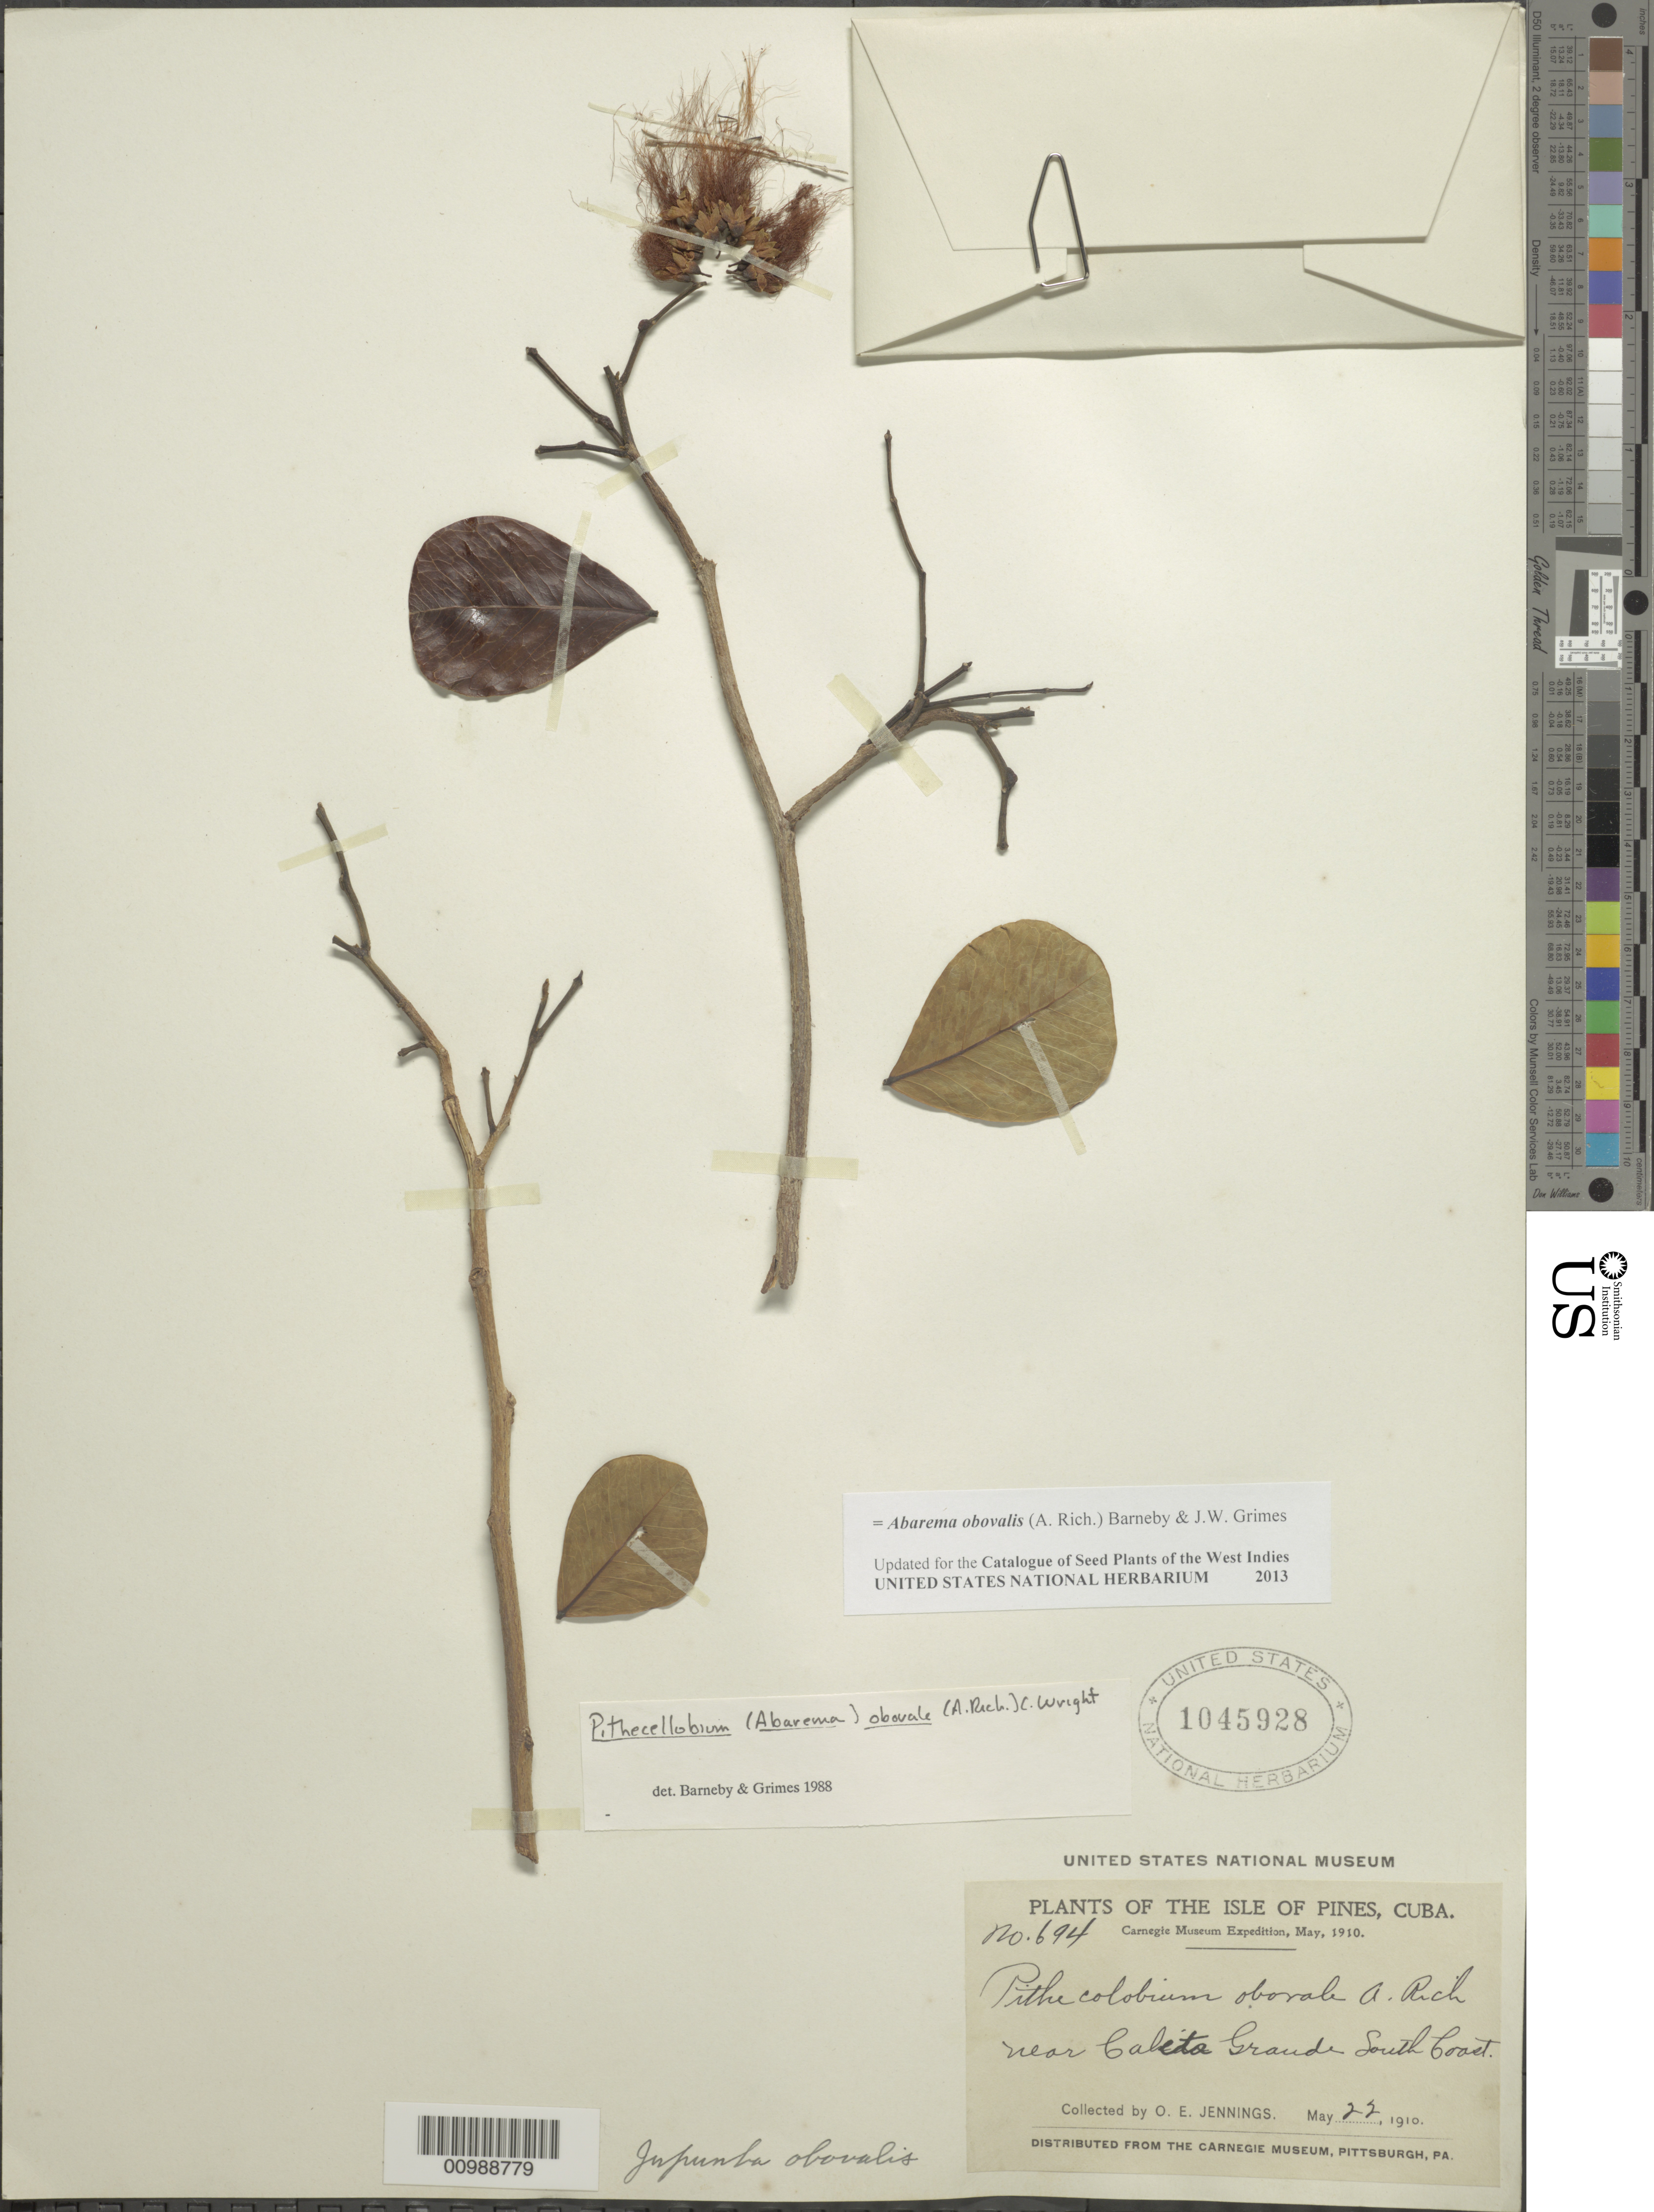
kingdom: Plantae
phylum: Tracheophyta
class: Magnoliopsida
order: Fabales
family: Fabaceae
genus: Jupunba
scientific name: Jupunba obovalis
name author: (A. Rich.) Britton & Rose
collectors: O. E. Jennings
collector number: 694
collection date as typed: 22 May 1910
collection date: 1910-05-22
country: Cuba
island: Isla de la Juventud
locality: Isle of Pines, Near Caleto Grande S Coast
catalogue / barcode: US 1045928